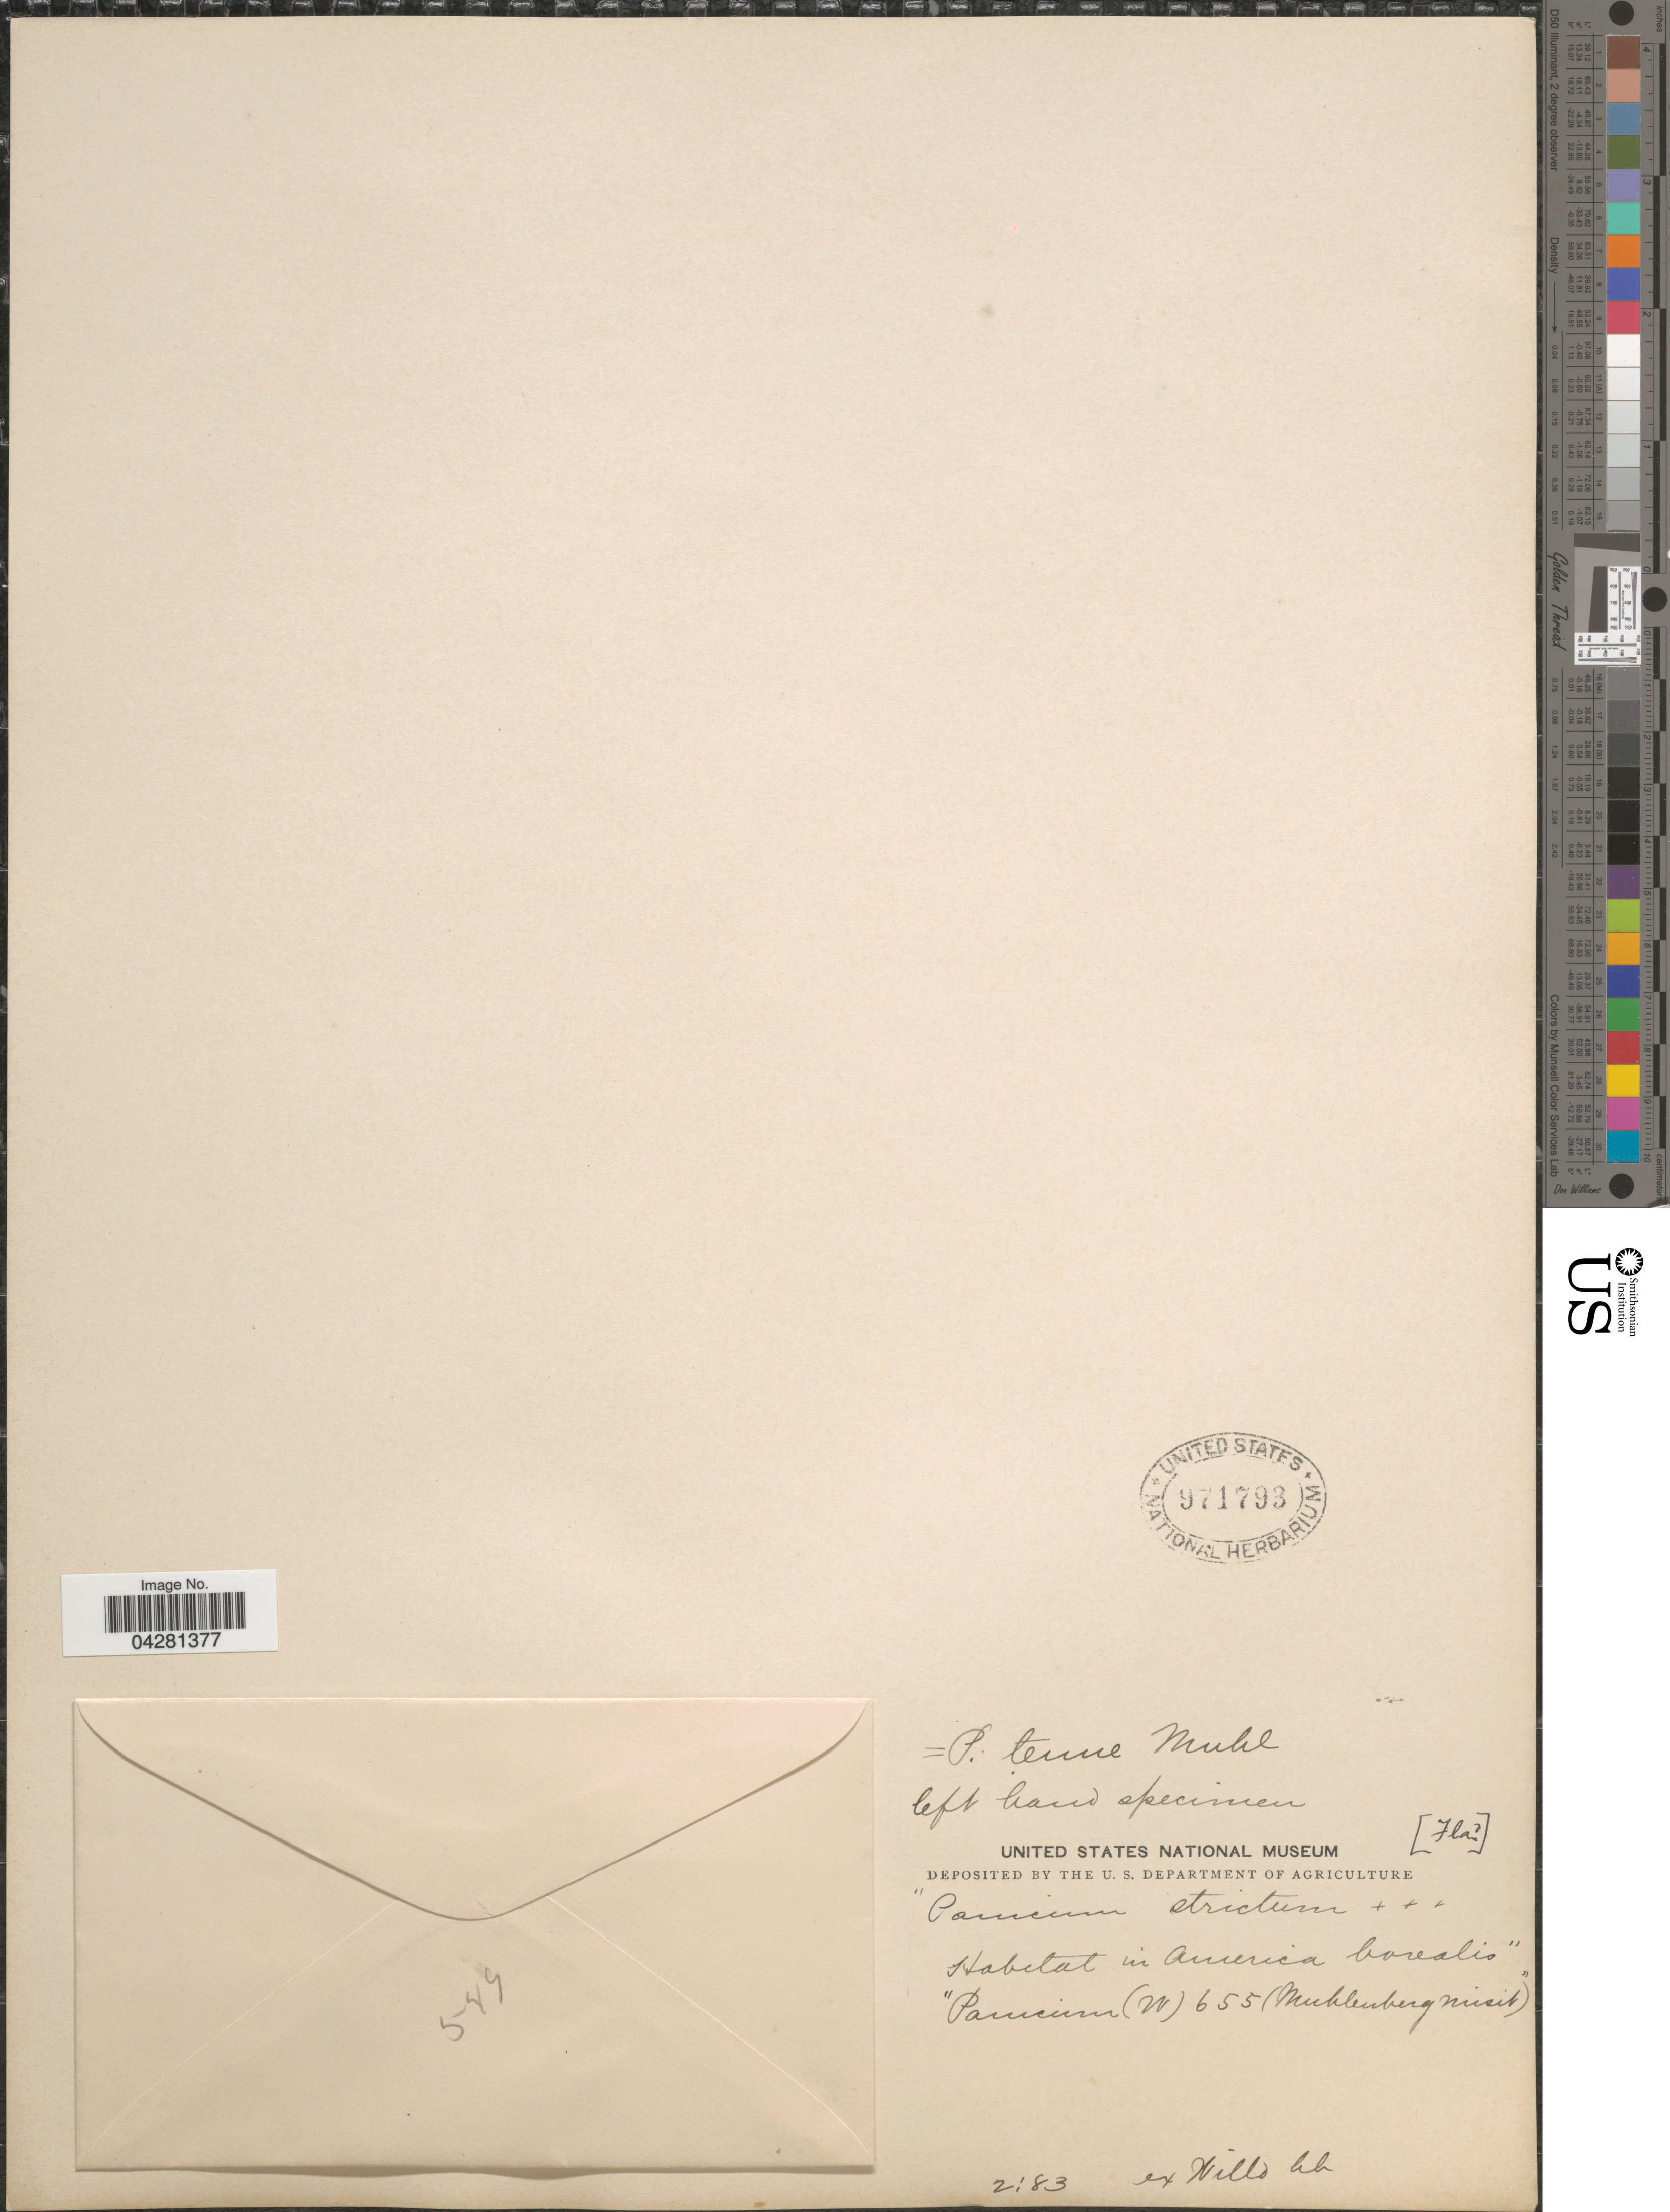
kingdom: Plantae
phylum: Tracheophyta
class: Liliopsida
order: Poales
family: Poaceae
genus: Dichanthelium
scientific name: Dichanthelium dichotomum var. unciphyllum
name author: (Trin.) Davidse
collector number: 655?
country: United States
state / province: Florida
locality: In America borealis.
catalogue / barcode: US 971793